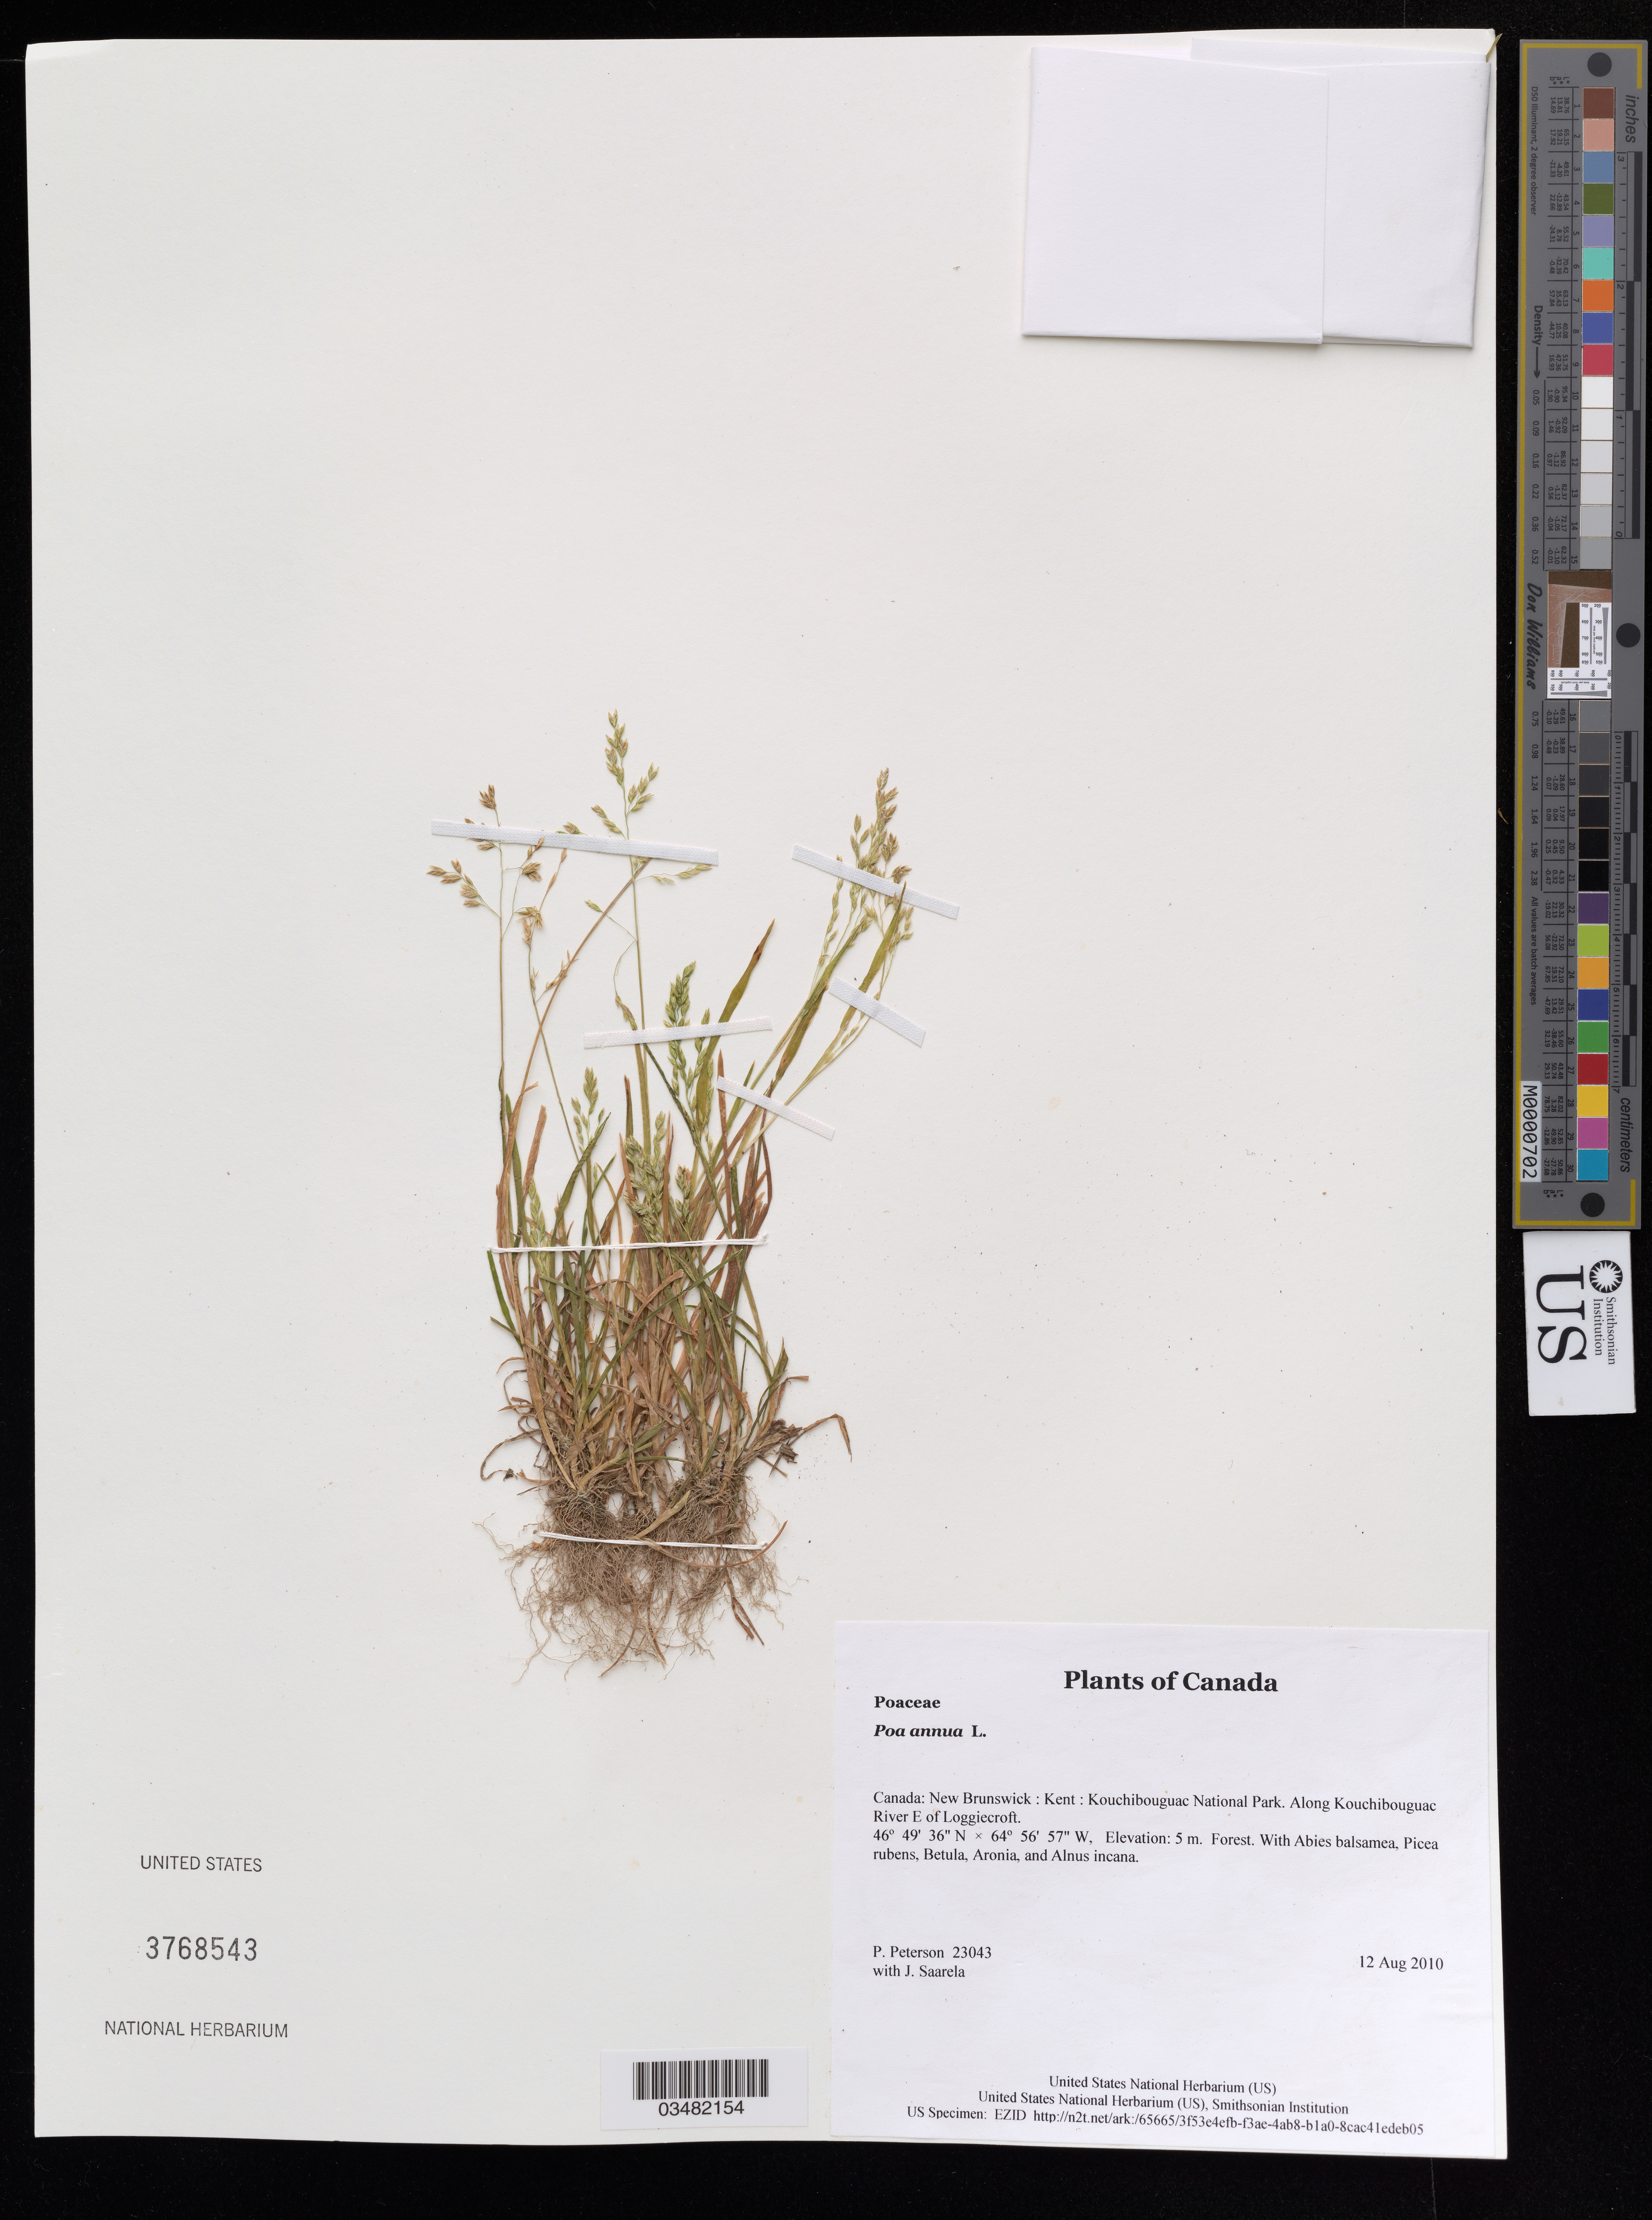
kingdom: Plantae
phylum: Tracheophyta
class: Liliopsida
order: Poales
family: Poaceae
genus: Poa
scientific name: Poa annua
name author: L.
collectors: P. M. Peterson & J. Saarela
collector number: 23043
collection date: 2010-08-12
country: Canada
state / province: New Brunswick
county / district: Kent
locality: Kouchibouguac National Park. Along Kouchibouguac River E of Loggiecroft.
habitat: Forest.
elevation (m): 5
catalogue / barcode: US 3768543